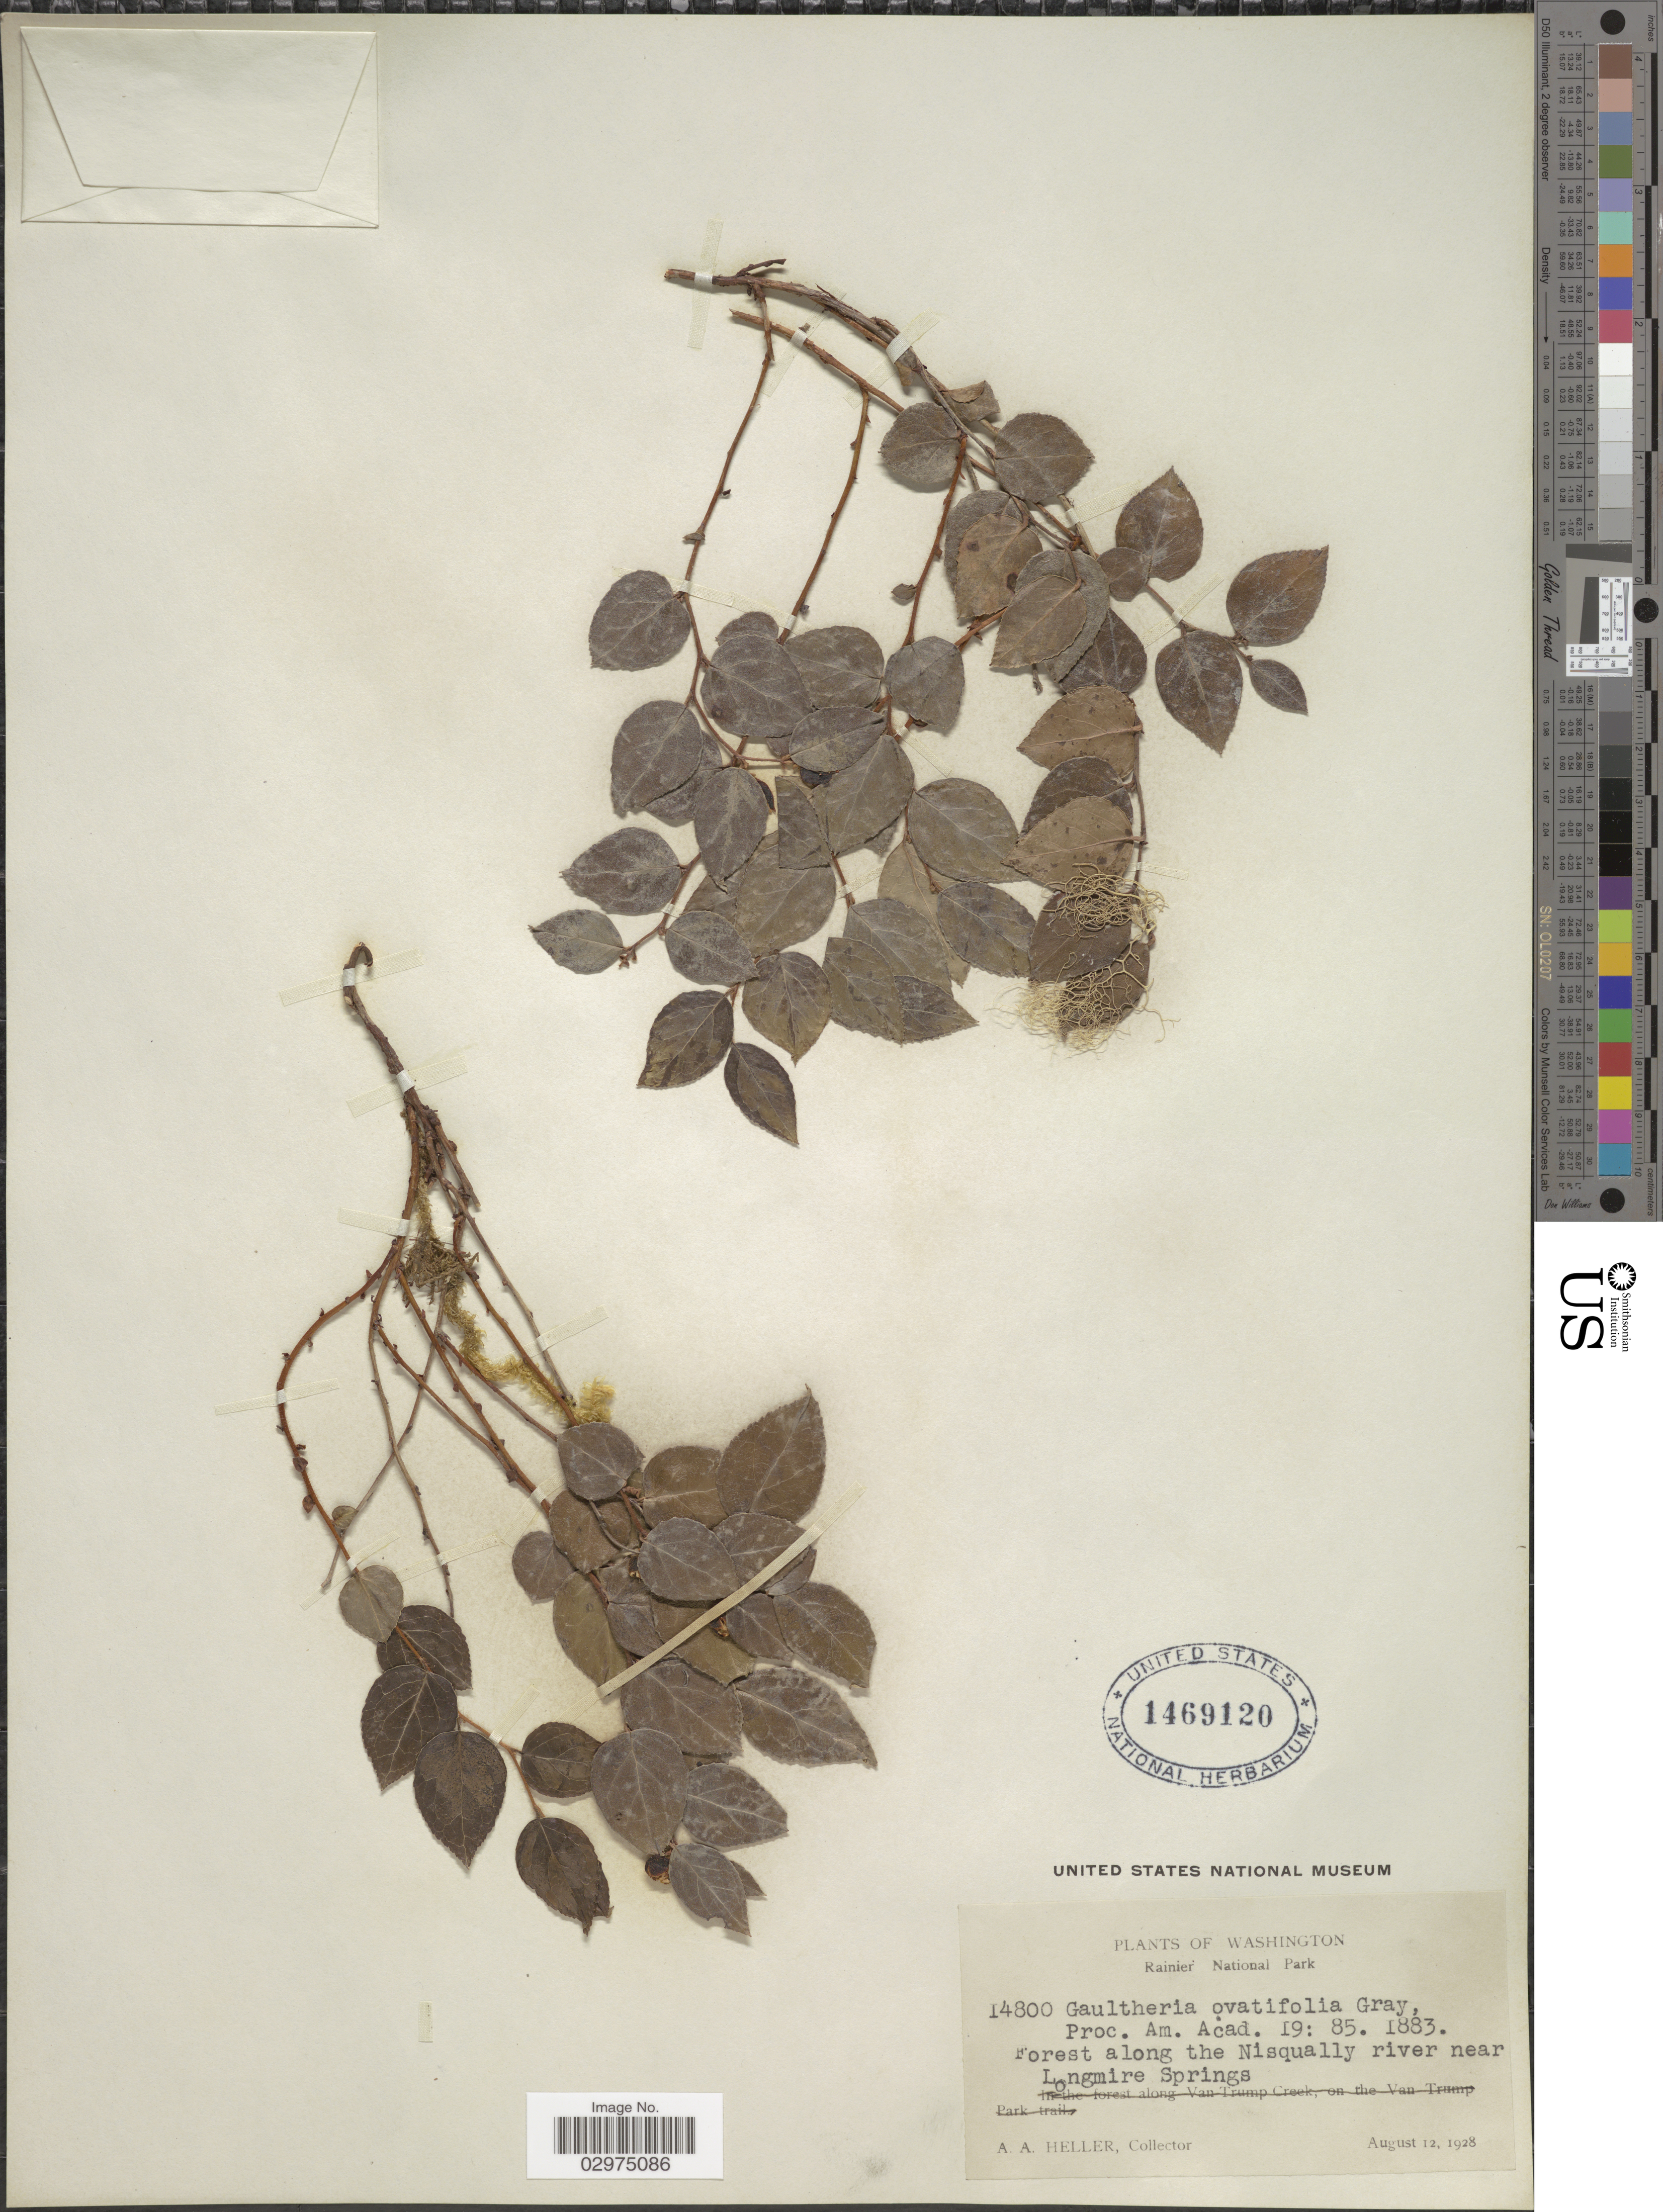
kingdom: Plantae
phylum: Tracheophyta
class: Magnoliopsida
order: Ericales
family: Ericaceae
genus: Gaultheria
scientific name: Gaultheria ovatifolia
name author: A. Gray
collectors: A. A. Heller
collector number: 14800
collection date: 1928-08-12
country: United States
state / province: Washington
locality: Rainier National Park. Forest along the Nisqually river near Longmire Springs.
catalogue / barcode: US 1469120